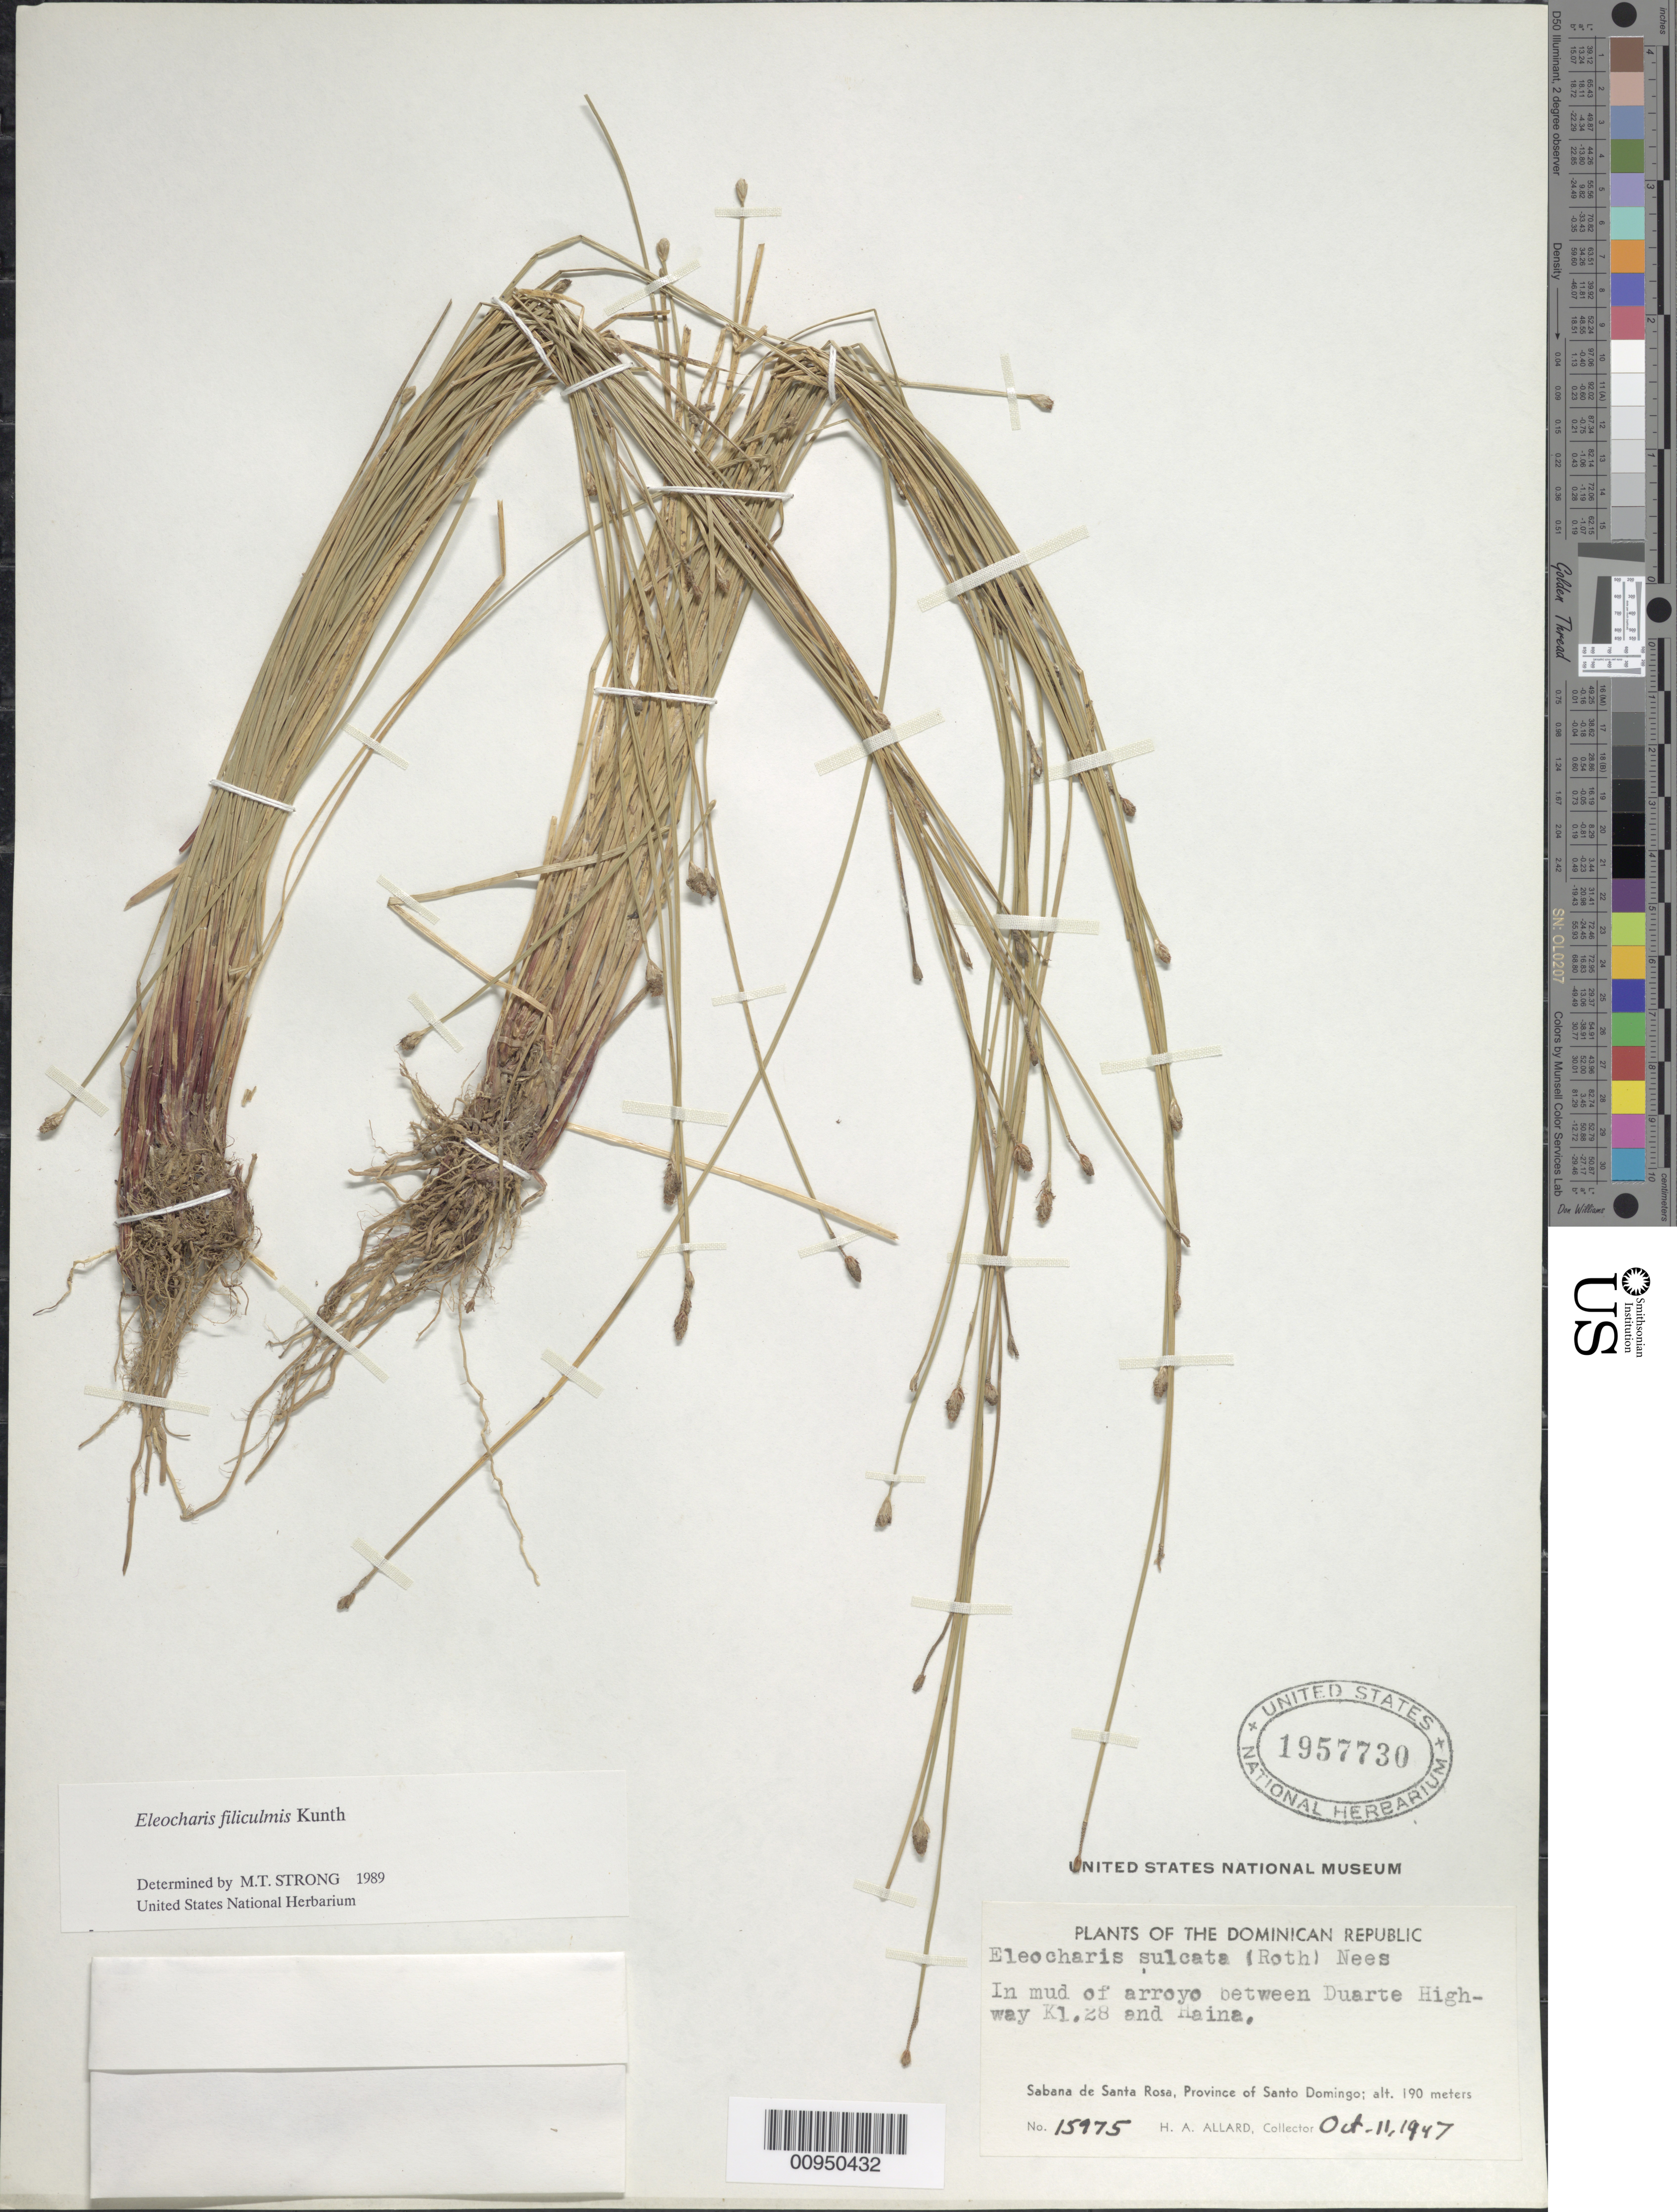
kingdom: Plantae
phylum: Tracheophyta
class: Liliopsida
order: Poales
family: Cyperaceae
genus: Eleocharis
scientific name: Eleocharis filiculmis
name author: Kunth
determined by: Strong, M. T., (US), Smithsonian Institution - National Museum of Natural History (UNITED STATES)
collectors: H. A. Allard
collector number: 15975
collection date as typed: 11 Oct 1947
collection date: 1947-10-11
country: Dominican Republic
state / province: Santo Domingo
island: Hispaniola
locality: Sabana de Santa Rosa, arroyo between Duarte Highway K. 28 and Haina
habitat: In mud of arroyo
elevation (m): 190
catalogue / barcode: US 1957730